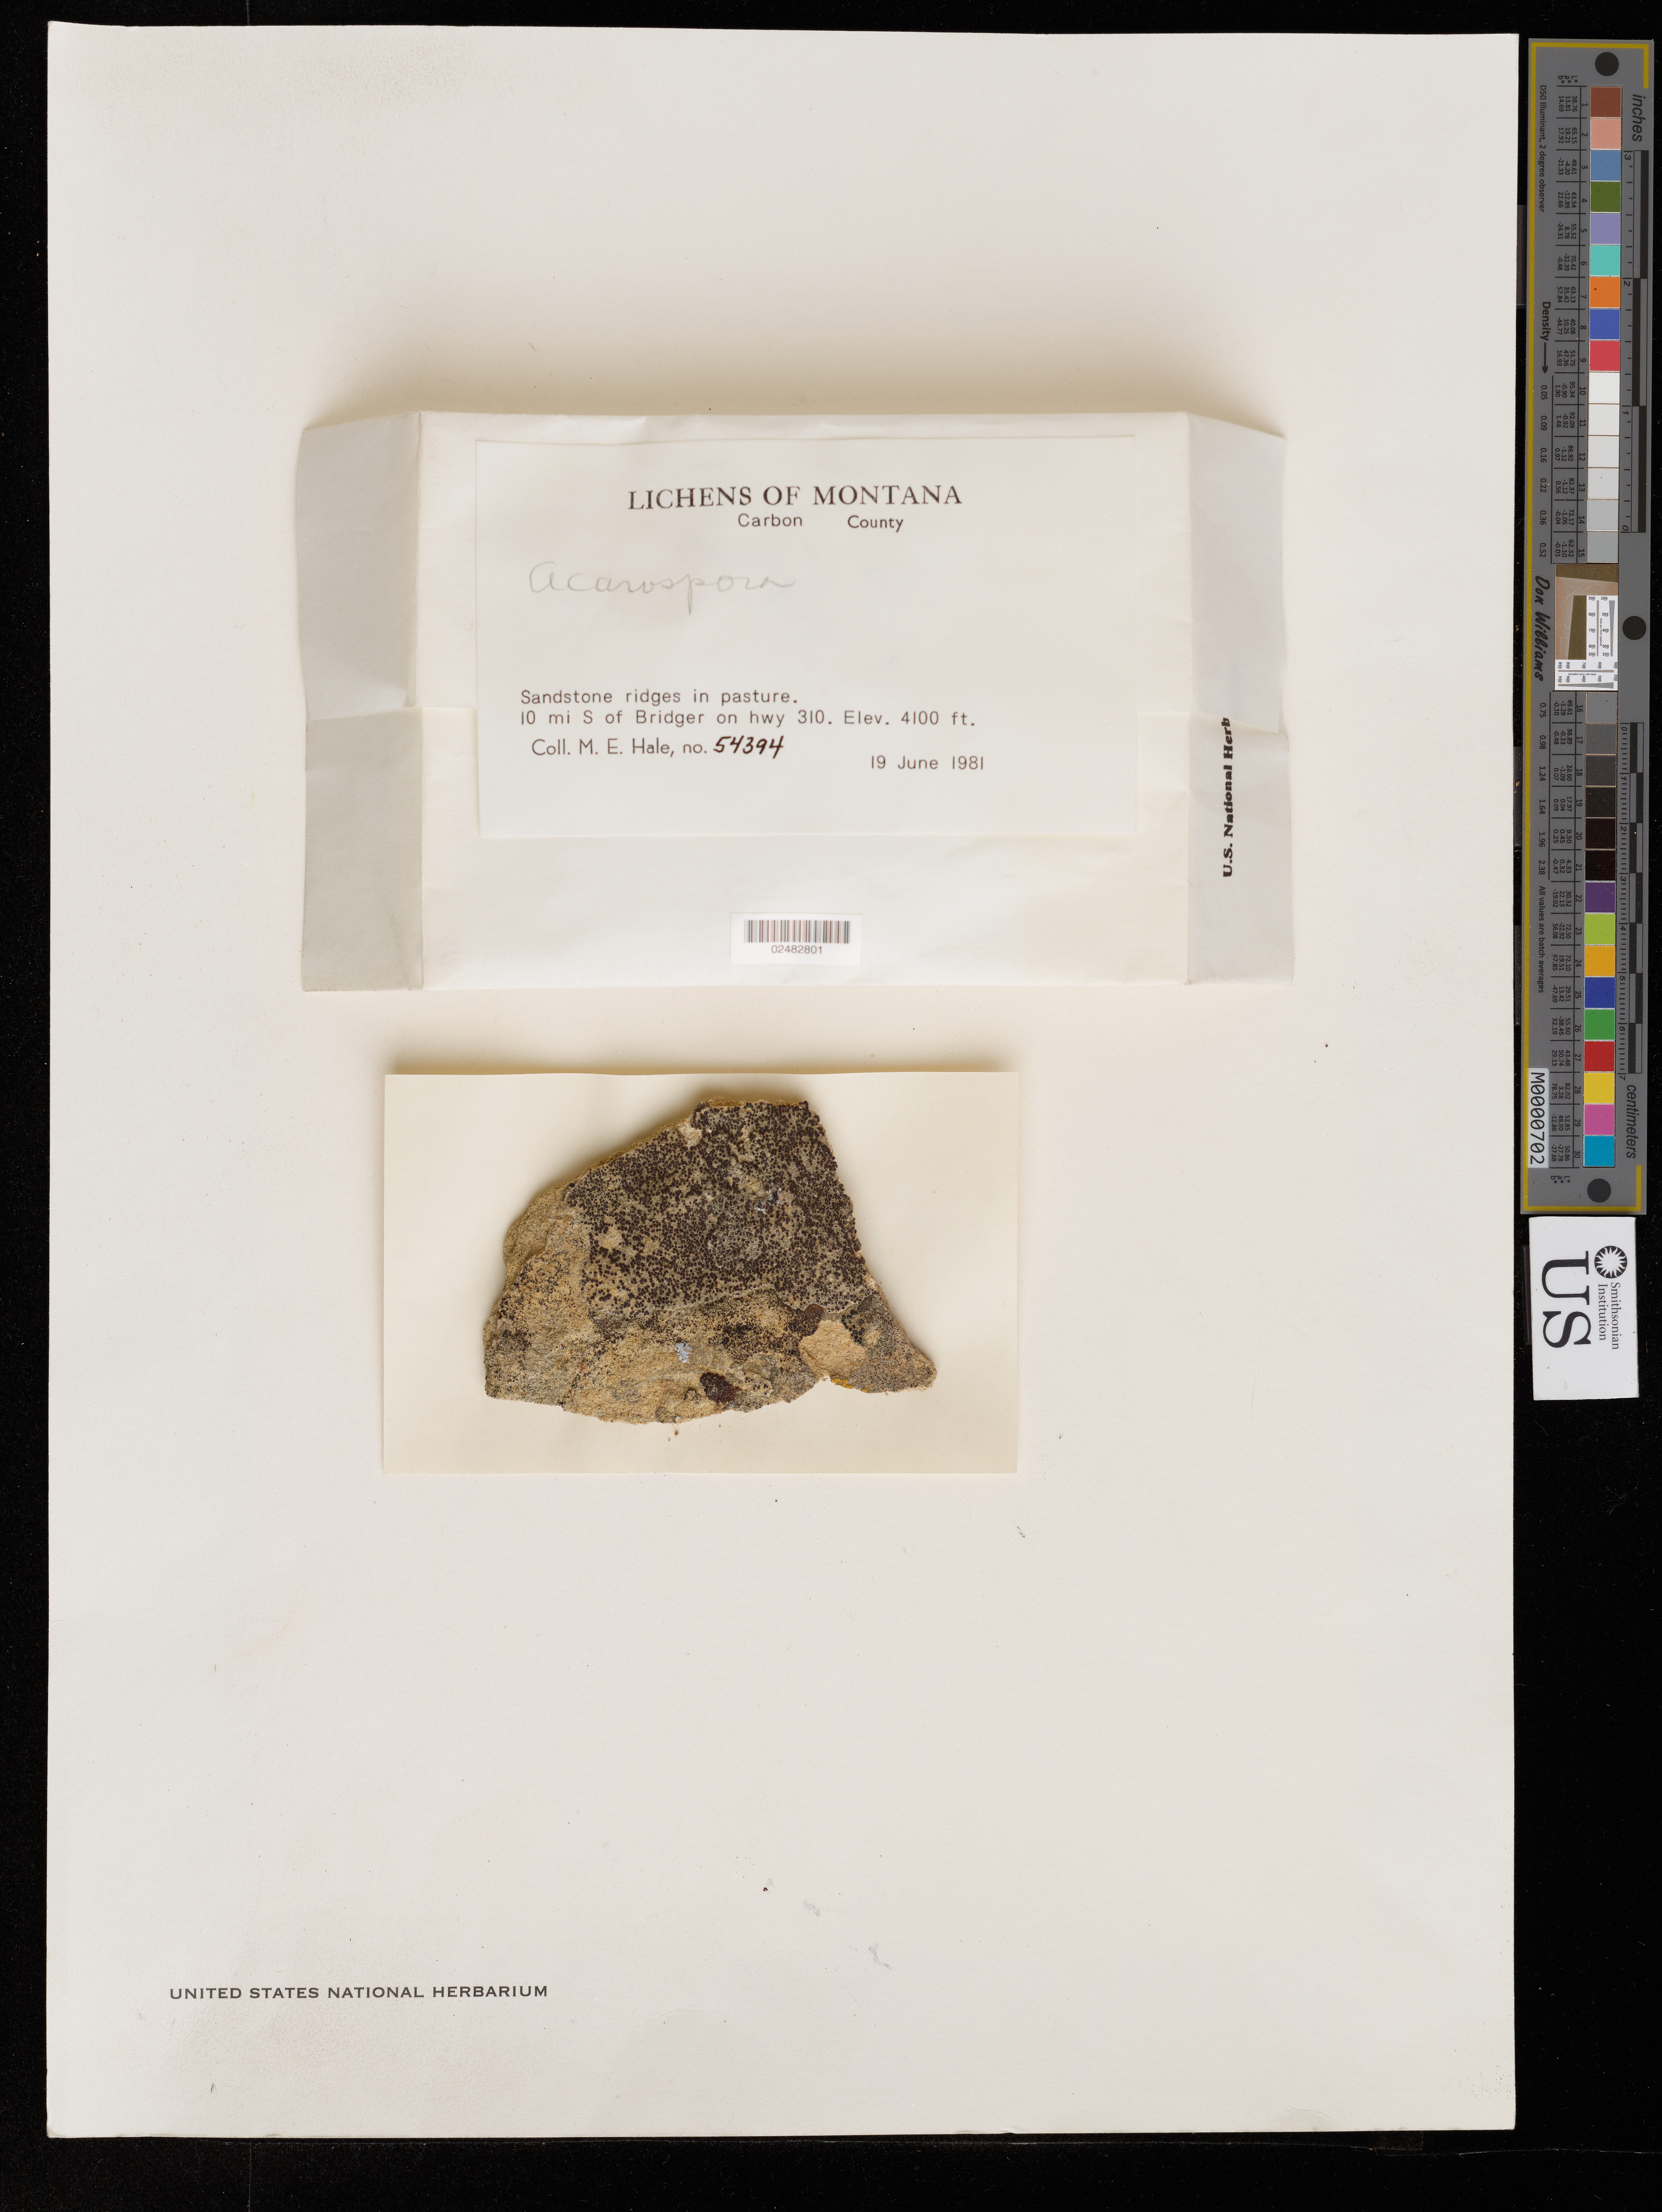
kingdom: Fungi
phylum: Ascomycota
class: Lecanoromycetes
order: Acarosporales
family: Acarosporaceae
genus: Acarospora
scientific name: Acarospora sp.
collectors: M. Hale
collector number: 54394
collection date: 1981-06-19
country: United States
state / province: Montana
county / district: Carbon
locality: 10 mi. S of Bridge on Hwy 310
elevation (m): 1250